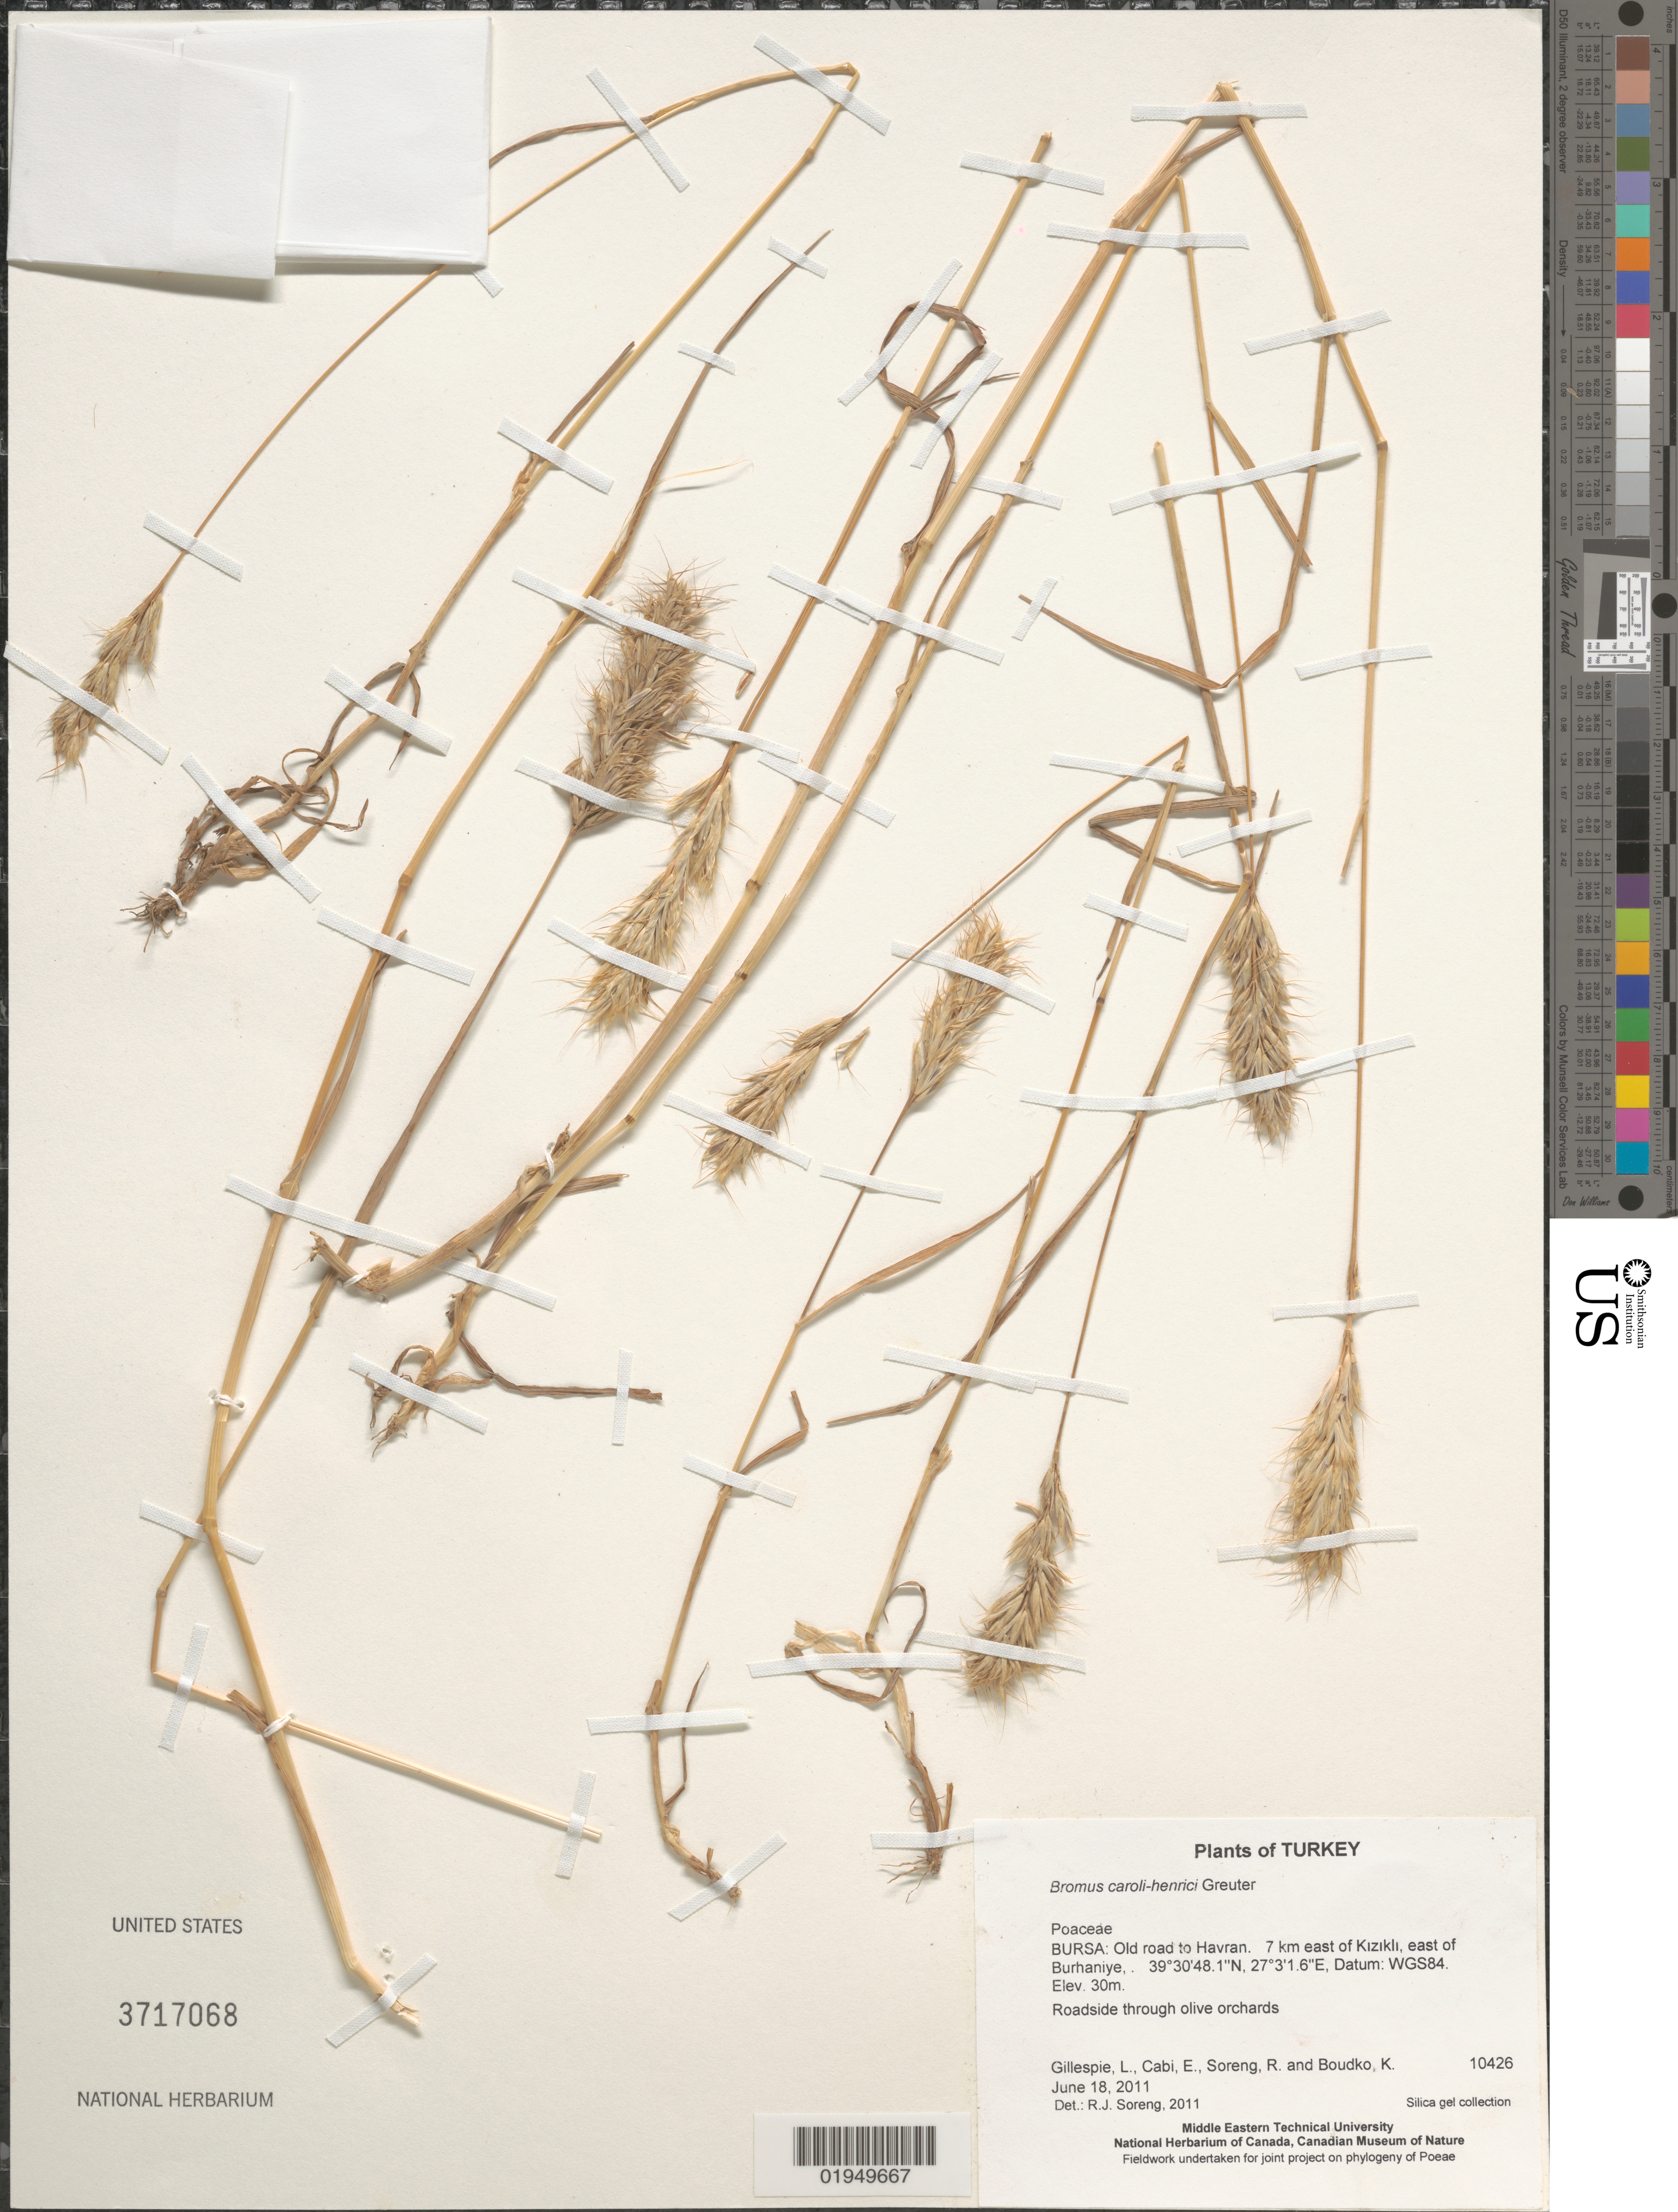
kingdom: Plantae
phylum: Tracheophyta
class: Liliopsida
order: Poales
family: Poaceae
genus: Bromus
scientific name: Bromus caroli-henrici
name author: Greuter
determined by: Soreng, Robert J., Research Associate (BOT), Smithsonian Institution - National Museum of Natural History (UNITED STATES)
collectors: L. J. Gillespie, E. Cabi, R. J. Soreng & K. Boudko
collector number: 10426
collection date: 2011-06-18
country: Turkey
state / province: Bursa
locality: Old road to Havran. 7 km east of Kizikli, east of Burhaniye,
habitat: Roadside through olive orchards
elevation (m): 30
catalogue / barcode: US 3717068